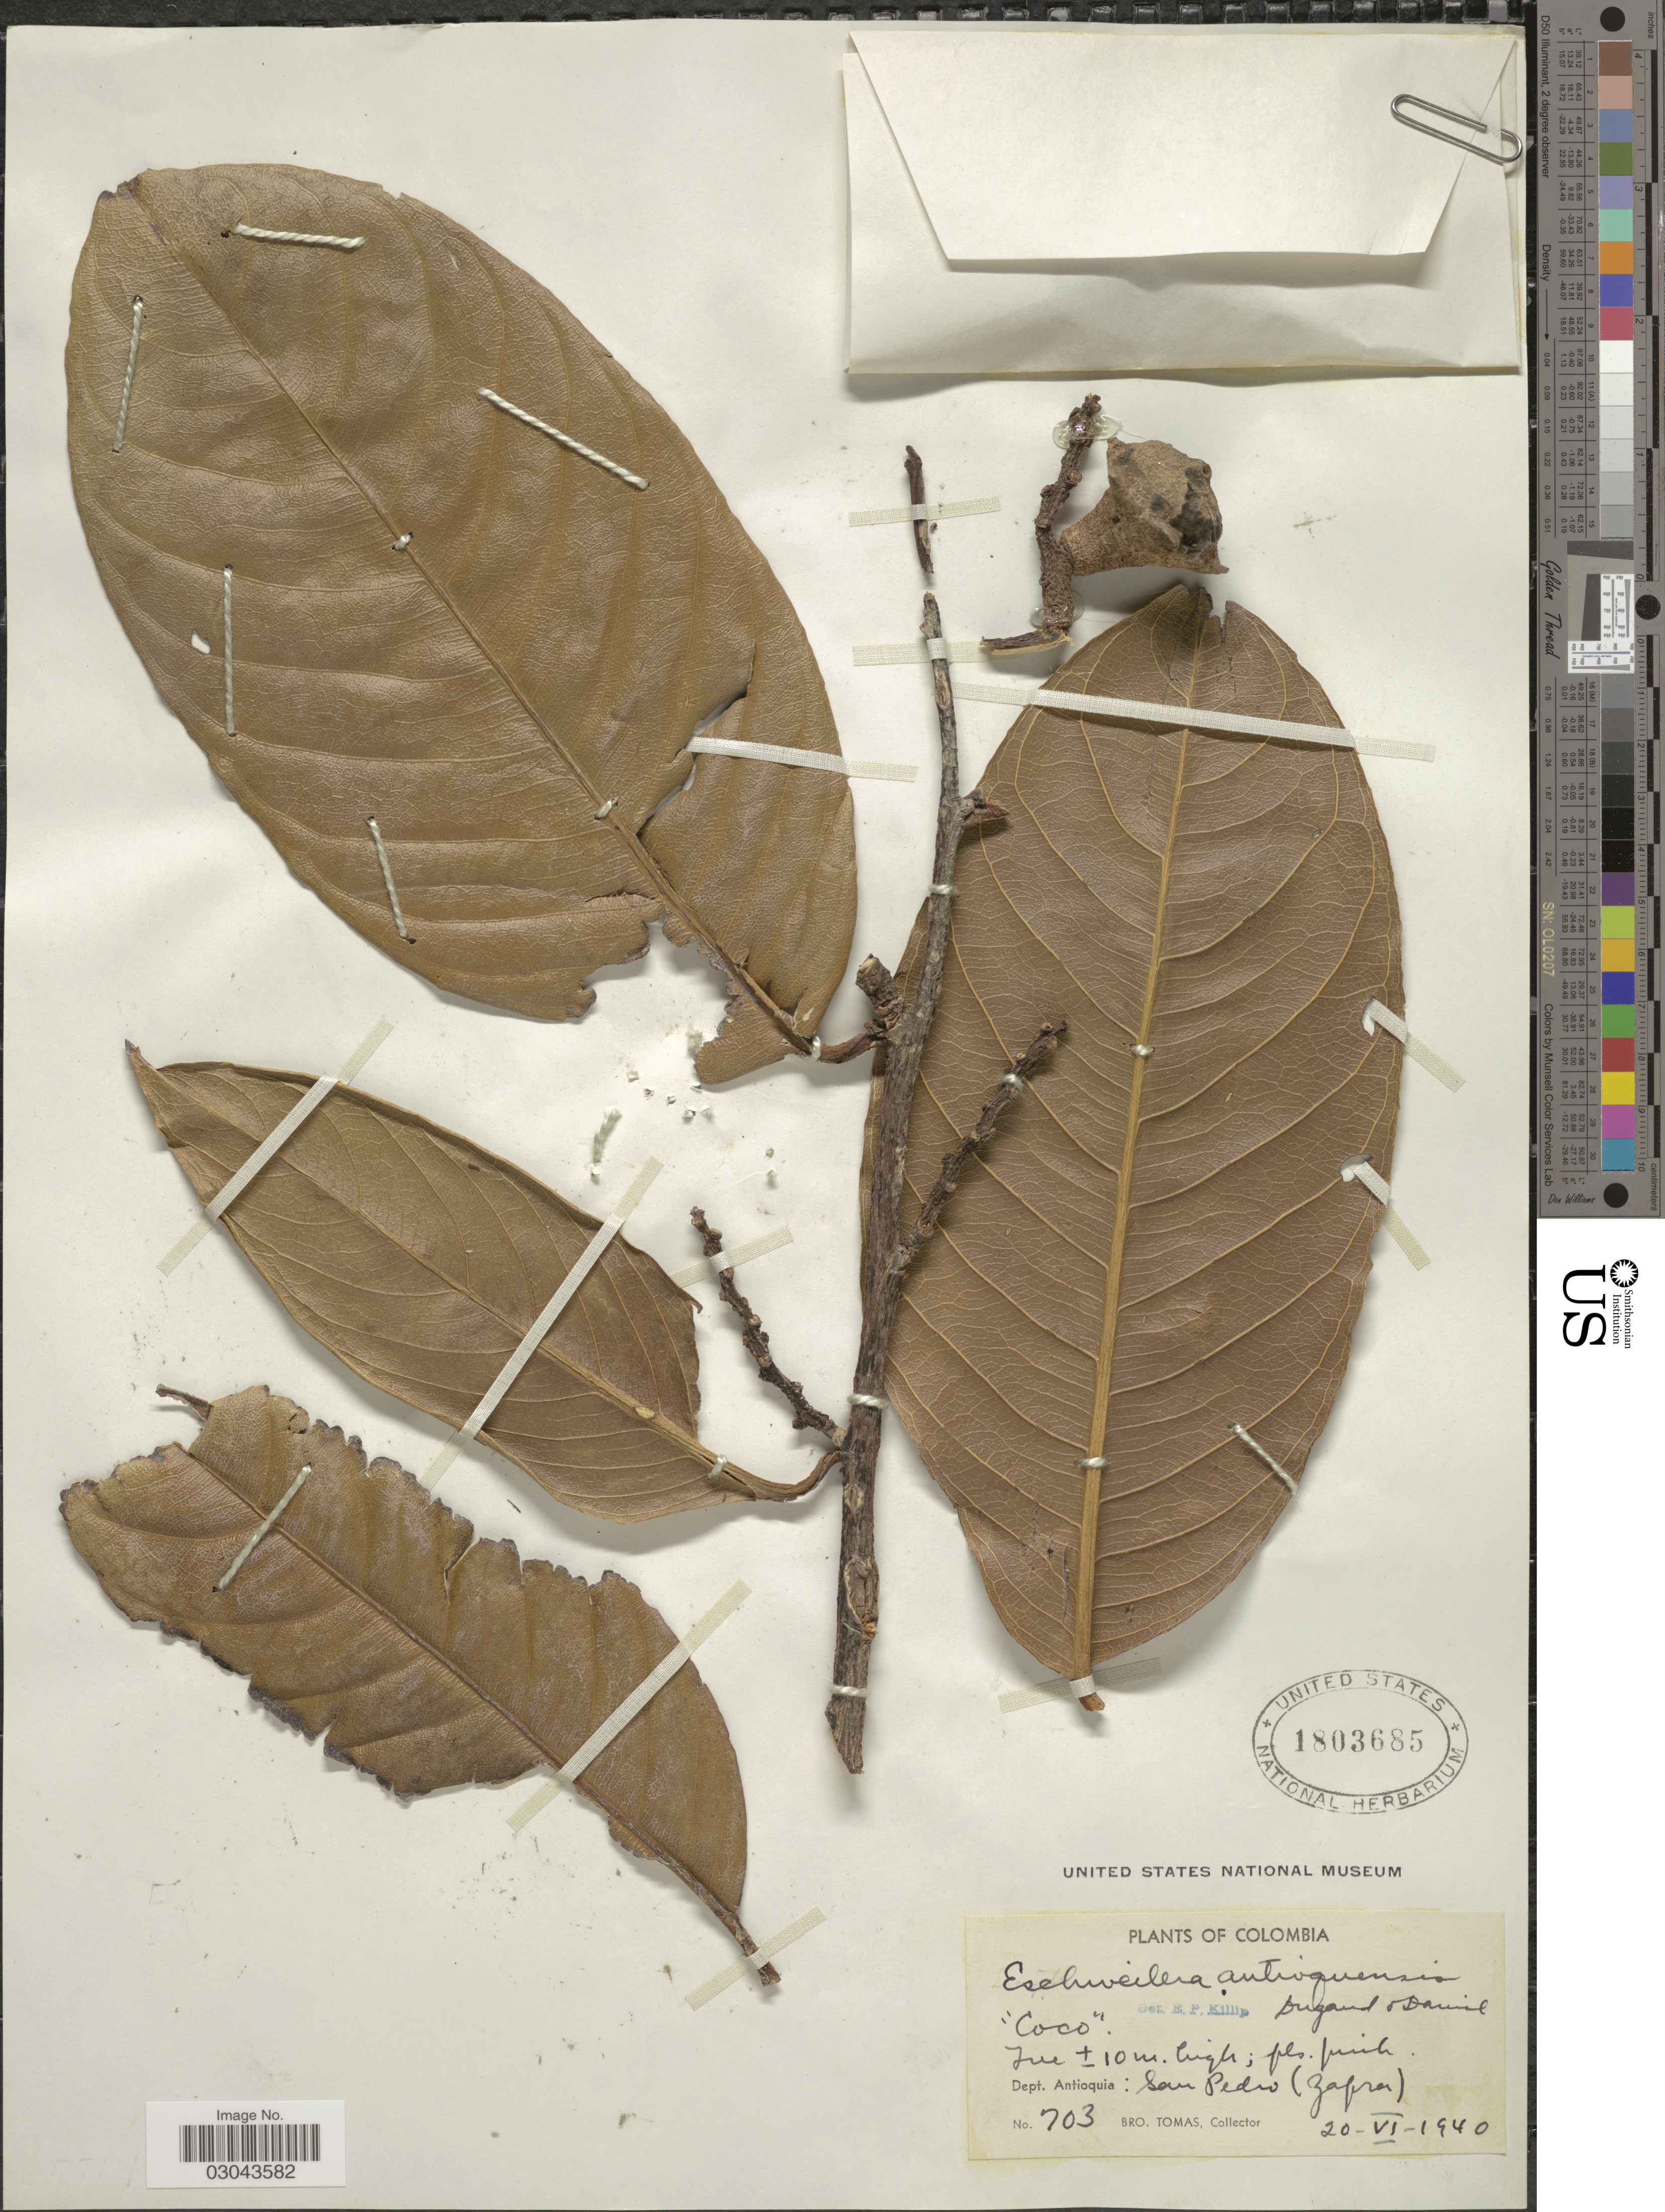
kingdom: Plantae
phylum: Tracheophyta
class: Magnoliopsida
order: Ericales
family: Lecythidaceae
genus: Eschweilera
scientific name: Eschweilera antioquensis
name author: Dugand G. & Daniel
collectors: B. Tomas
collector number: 703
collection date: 1940-06-20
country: Colombia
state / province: Antioquia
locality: Dept. Antioquia: San Pedro (Zafra).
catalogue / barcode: US 1803685